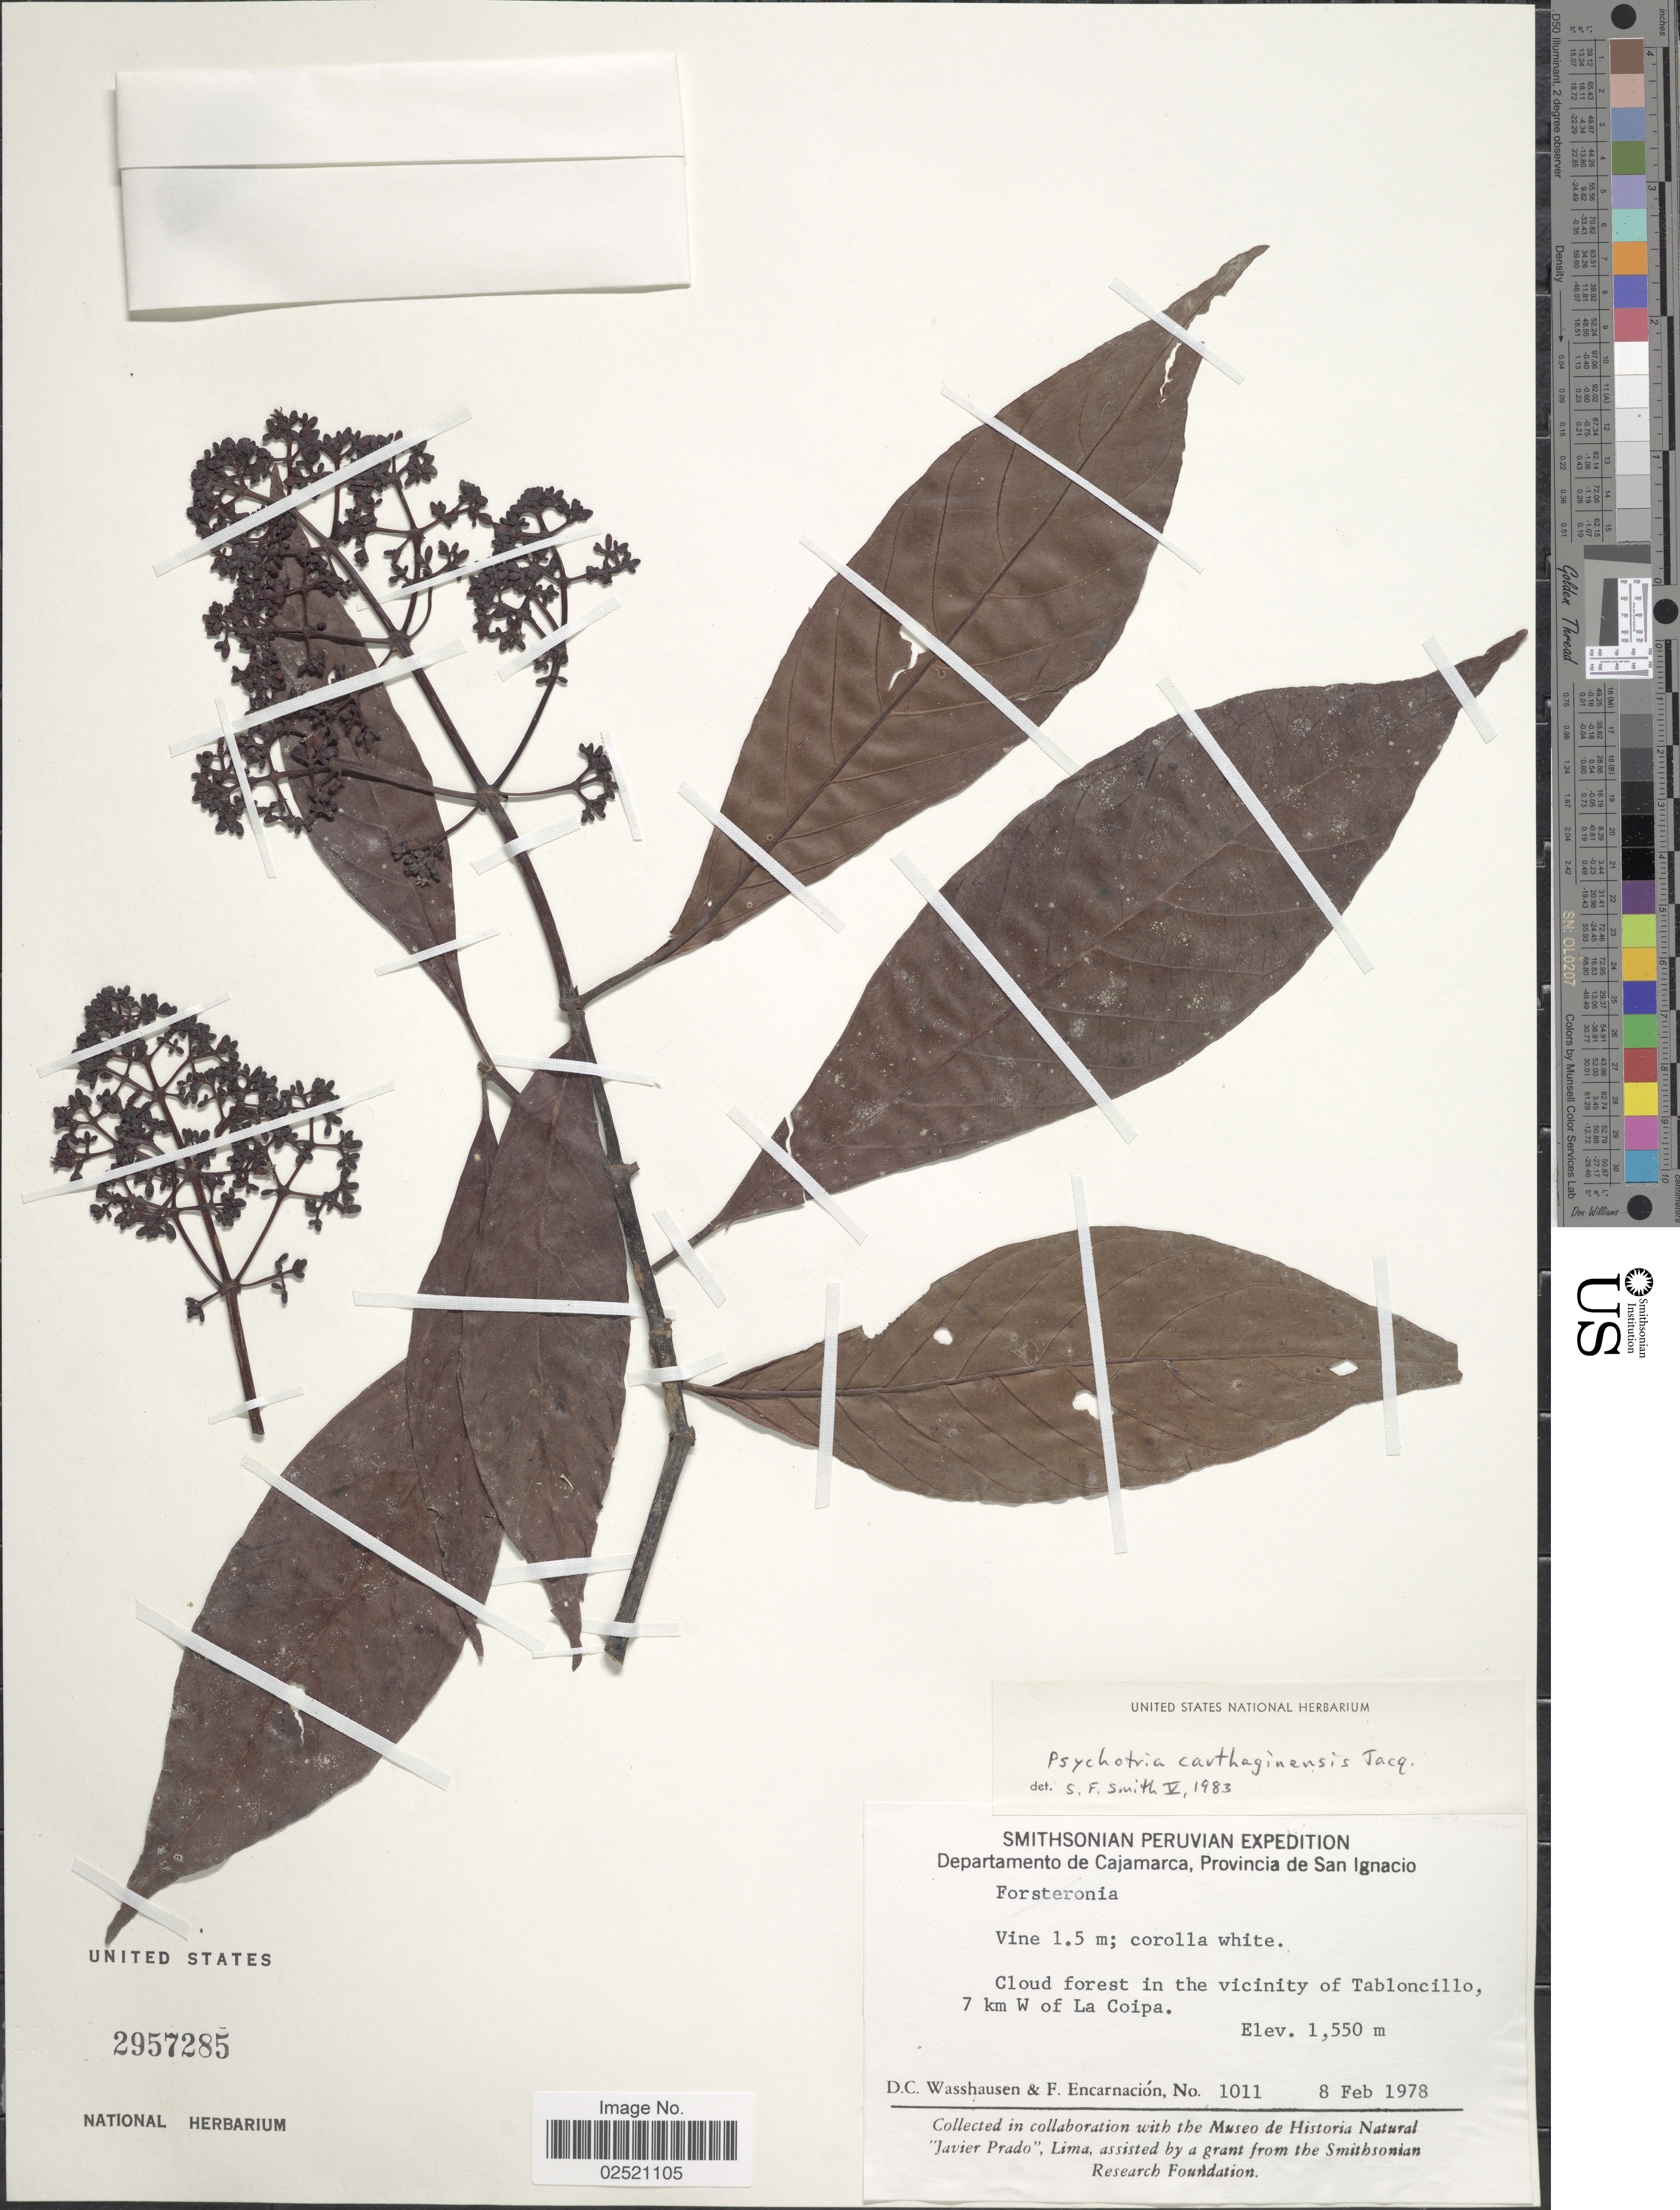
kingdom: Plantae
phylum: Tracheophyta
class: Magnoliopsida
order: Gentianales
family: Rubiaceae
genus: Psychotria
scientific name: Psychotria carthagenensis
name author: Jacq.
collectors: D. C. Wasshausen & F. Encarnación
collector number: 1011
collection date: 1978-02-08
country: Peru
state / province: Cajamarca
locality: Provincia de San Ignacio, cloud forest in the vicinity of Tabloncillo, 7 km W of La Coipa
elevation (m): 1550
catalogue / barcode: US 2957285